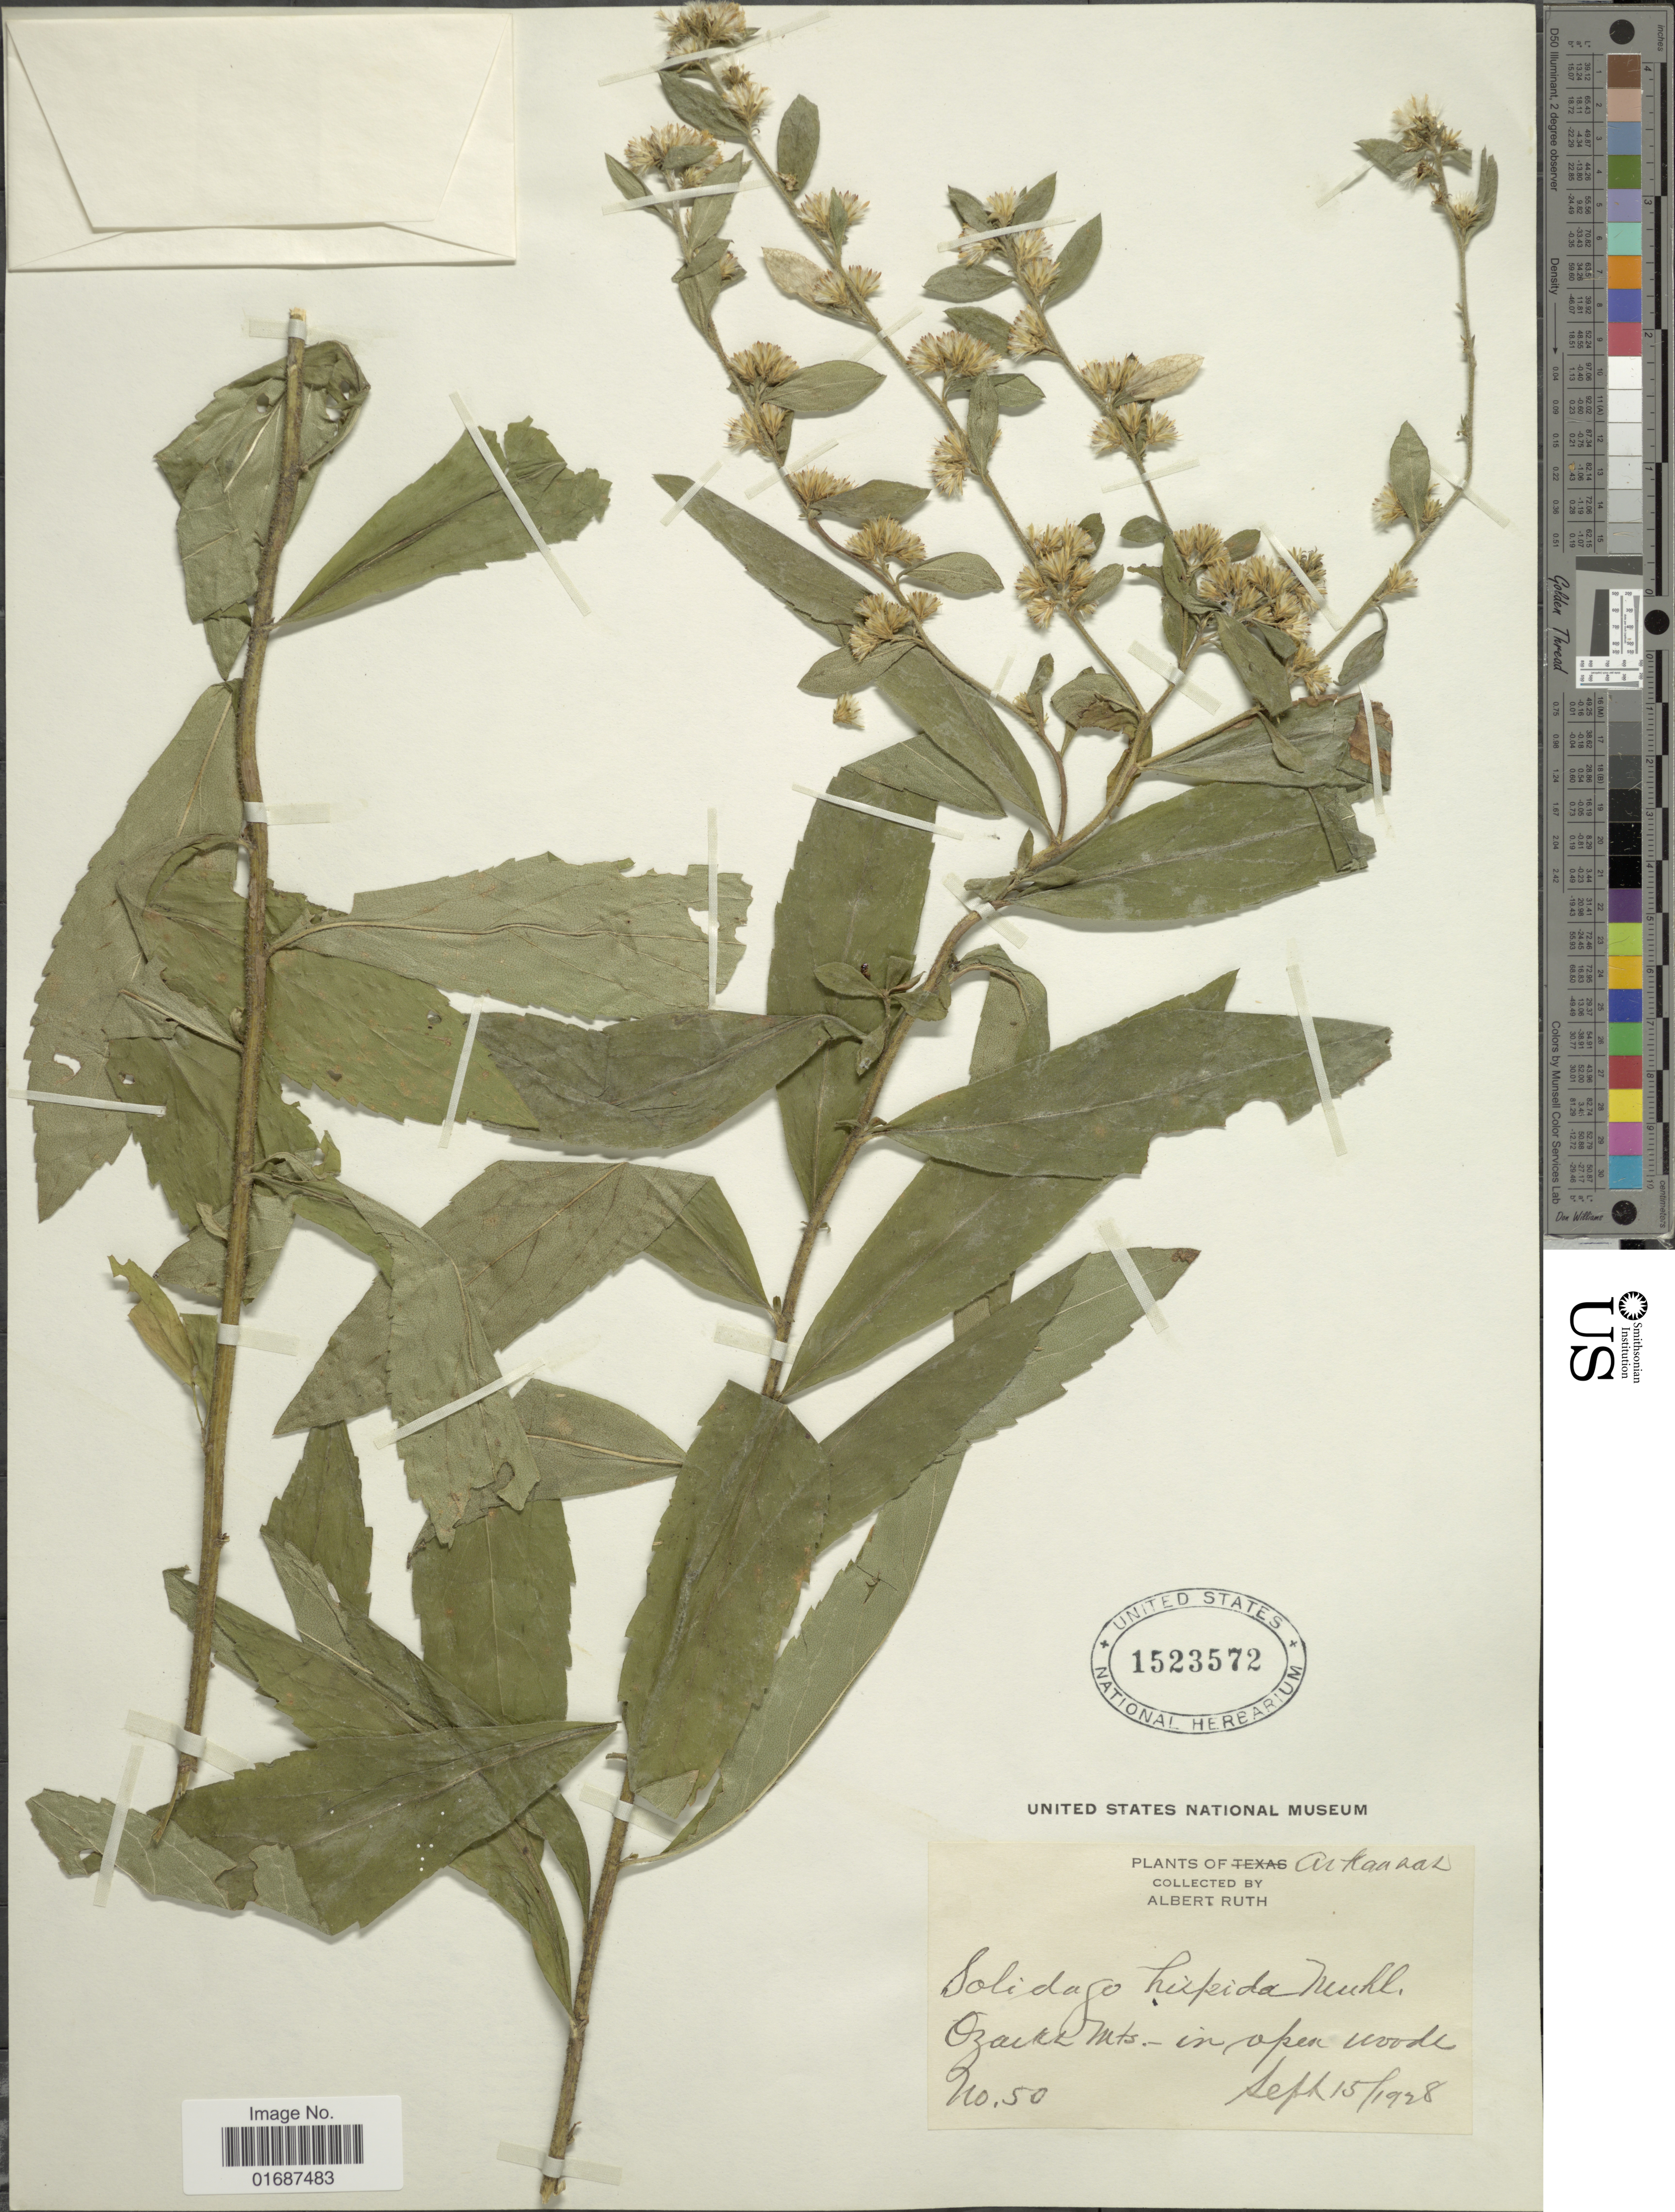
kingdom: Plantae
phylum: Tracheophyta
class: Magnoliopsida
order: Asterales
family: Asteraceae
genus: Solidago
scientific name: Solidago hispida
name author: Muhl. ex Willd.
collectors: A. Ruth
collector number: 50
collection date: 1928-09-15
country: United States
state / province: Arkansas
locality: Ozark Mts.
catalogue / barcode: US 1523572